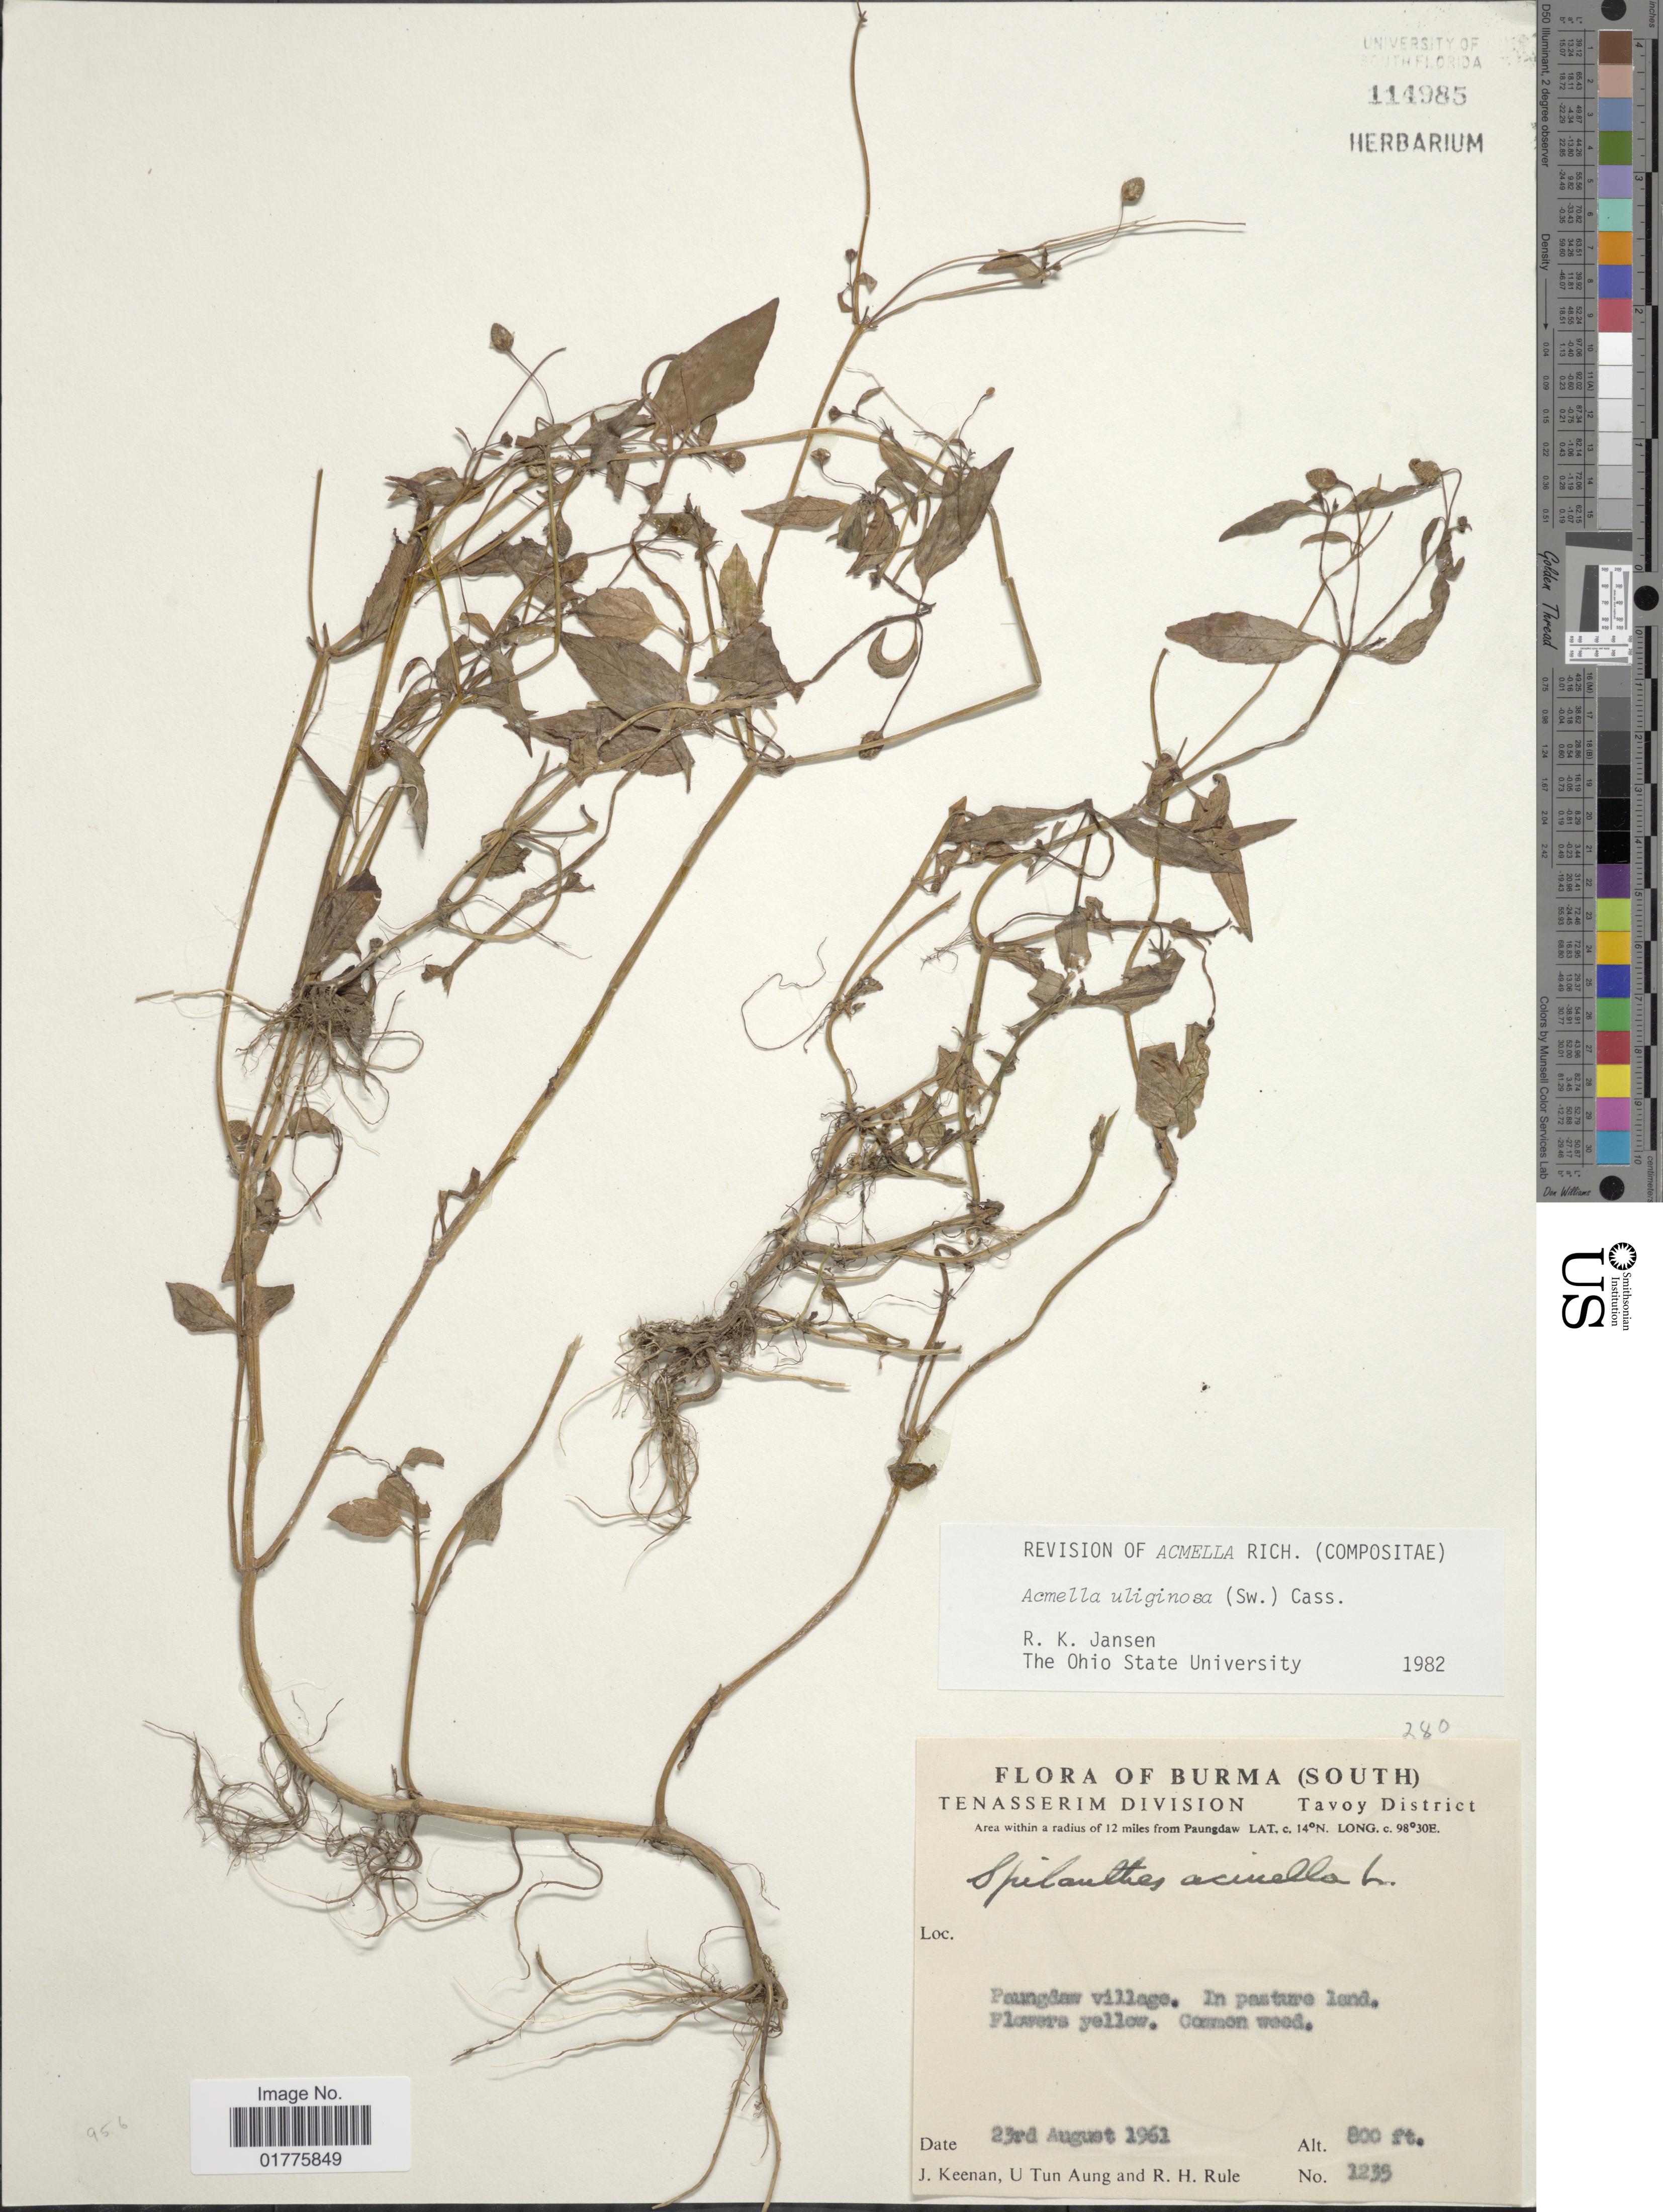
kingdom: Plantae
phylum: Tracheophyta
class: Magnoliopsida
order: Asterales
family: Asteraceae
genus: Acmella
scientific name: Acmella uliginosa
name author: (Sw.) Cass.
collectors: Keenan, J., Aung, U.T. & Rule, R.H.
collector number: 1235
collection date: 1961-08-23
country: Myanmar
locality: Burma (South), Tenasserim Division, Tavoy District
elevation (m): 244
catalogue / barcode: US 114985